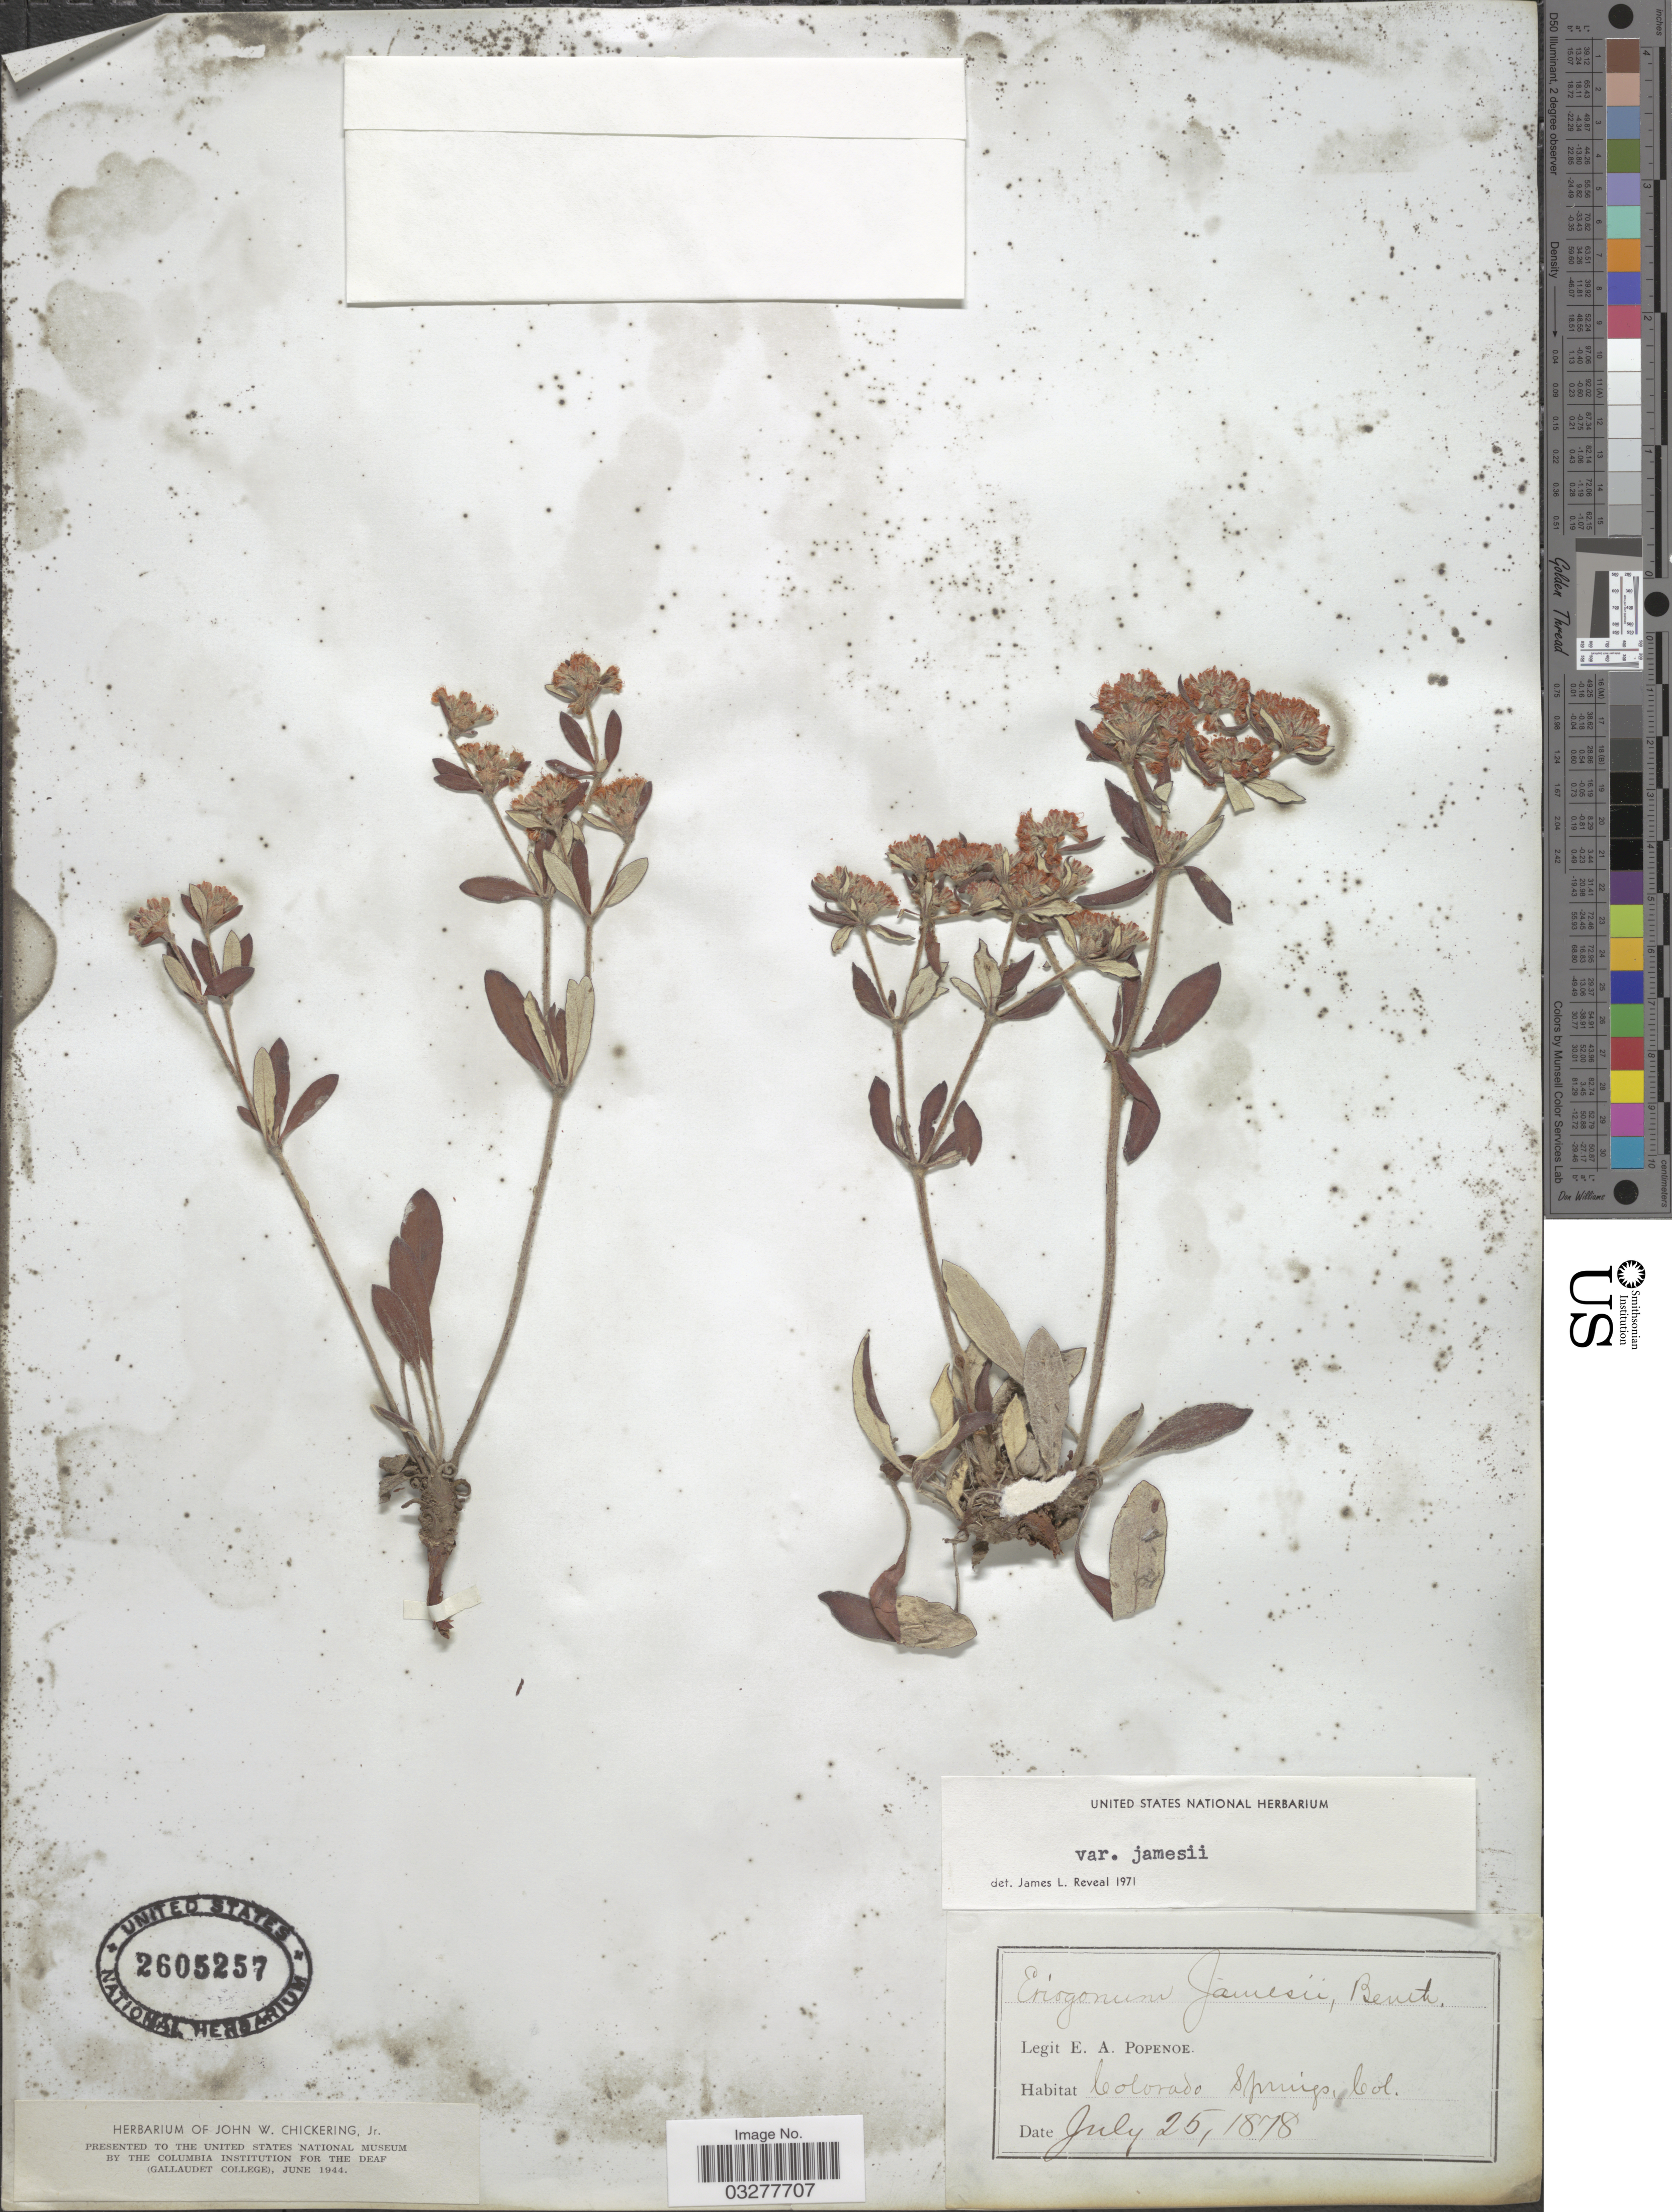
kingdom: Plantae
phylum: Tracheophyta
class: Magnoliopsida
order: Caryophyllales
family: Polygonaceae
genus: Eriogonum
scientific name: Eriogonum jonesii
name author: S. Watson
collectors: E. A. Popenoe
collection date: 1878-07-25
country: United States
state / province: Colorado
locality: Colorado Springs, Col.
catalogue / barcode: US 2605257